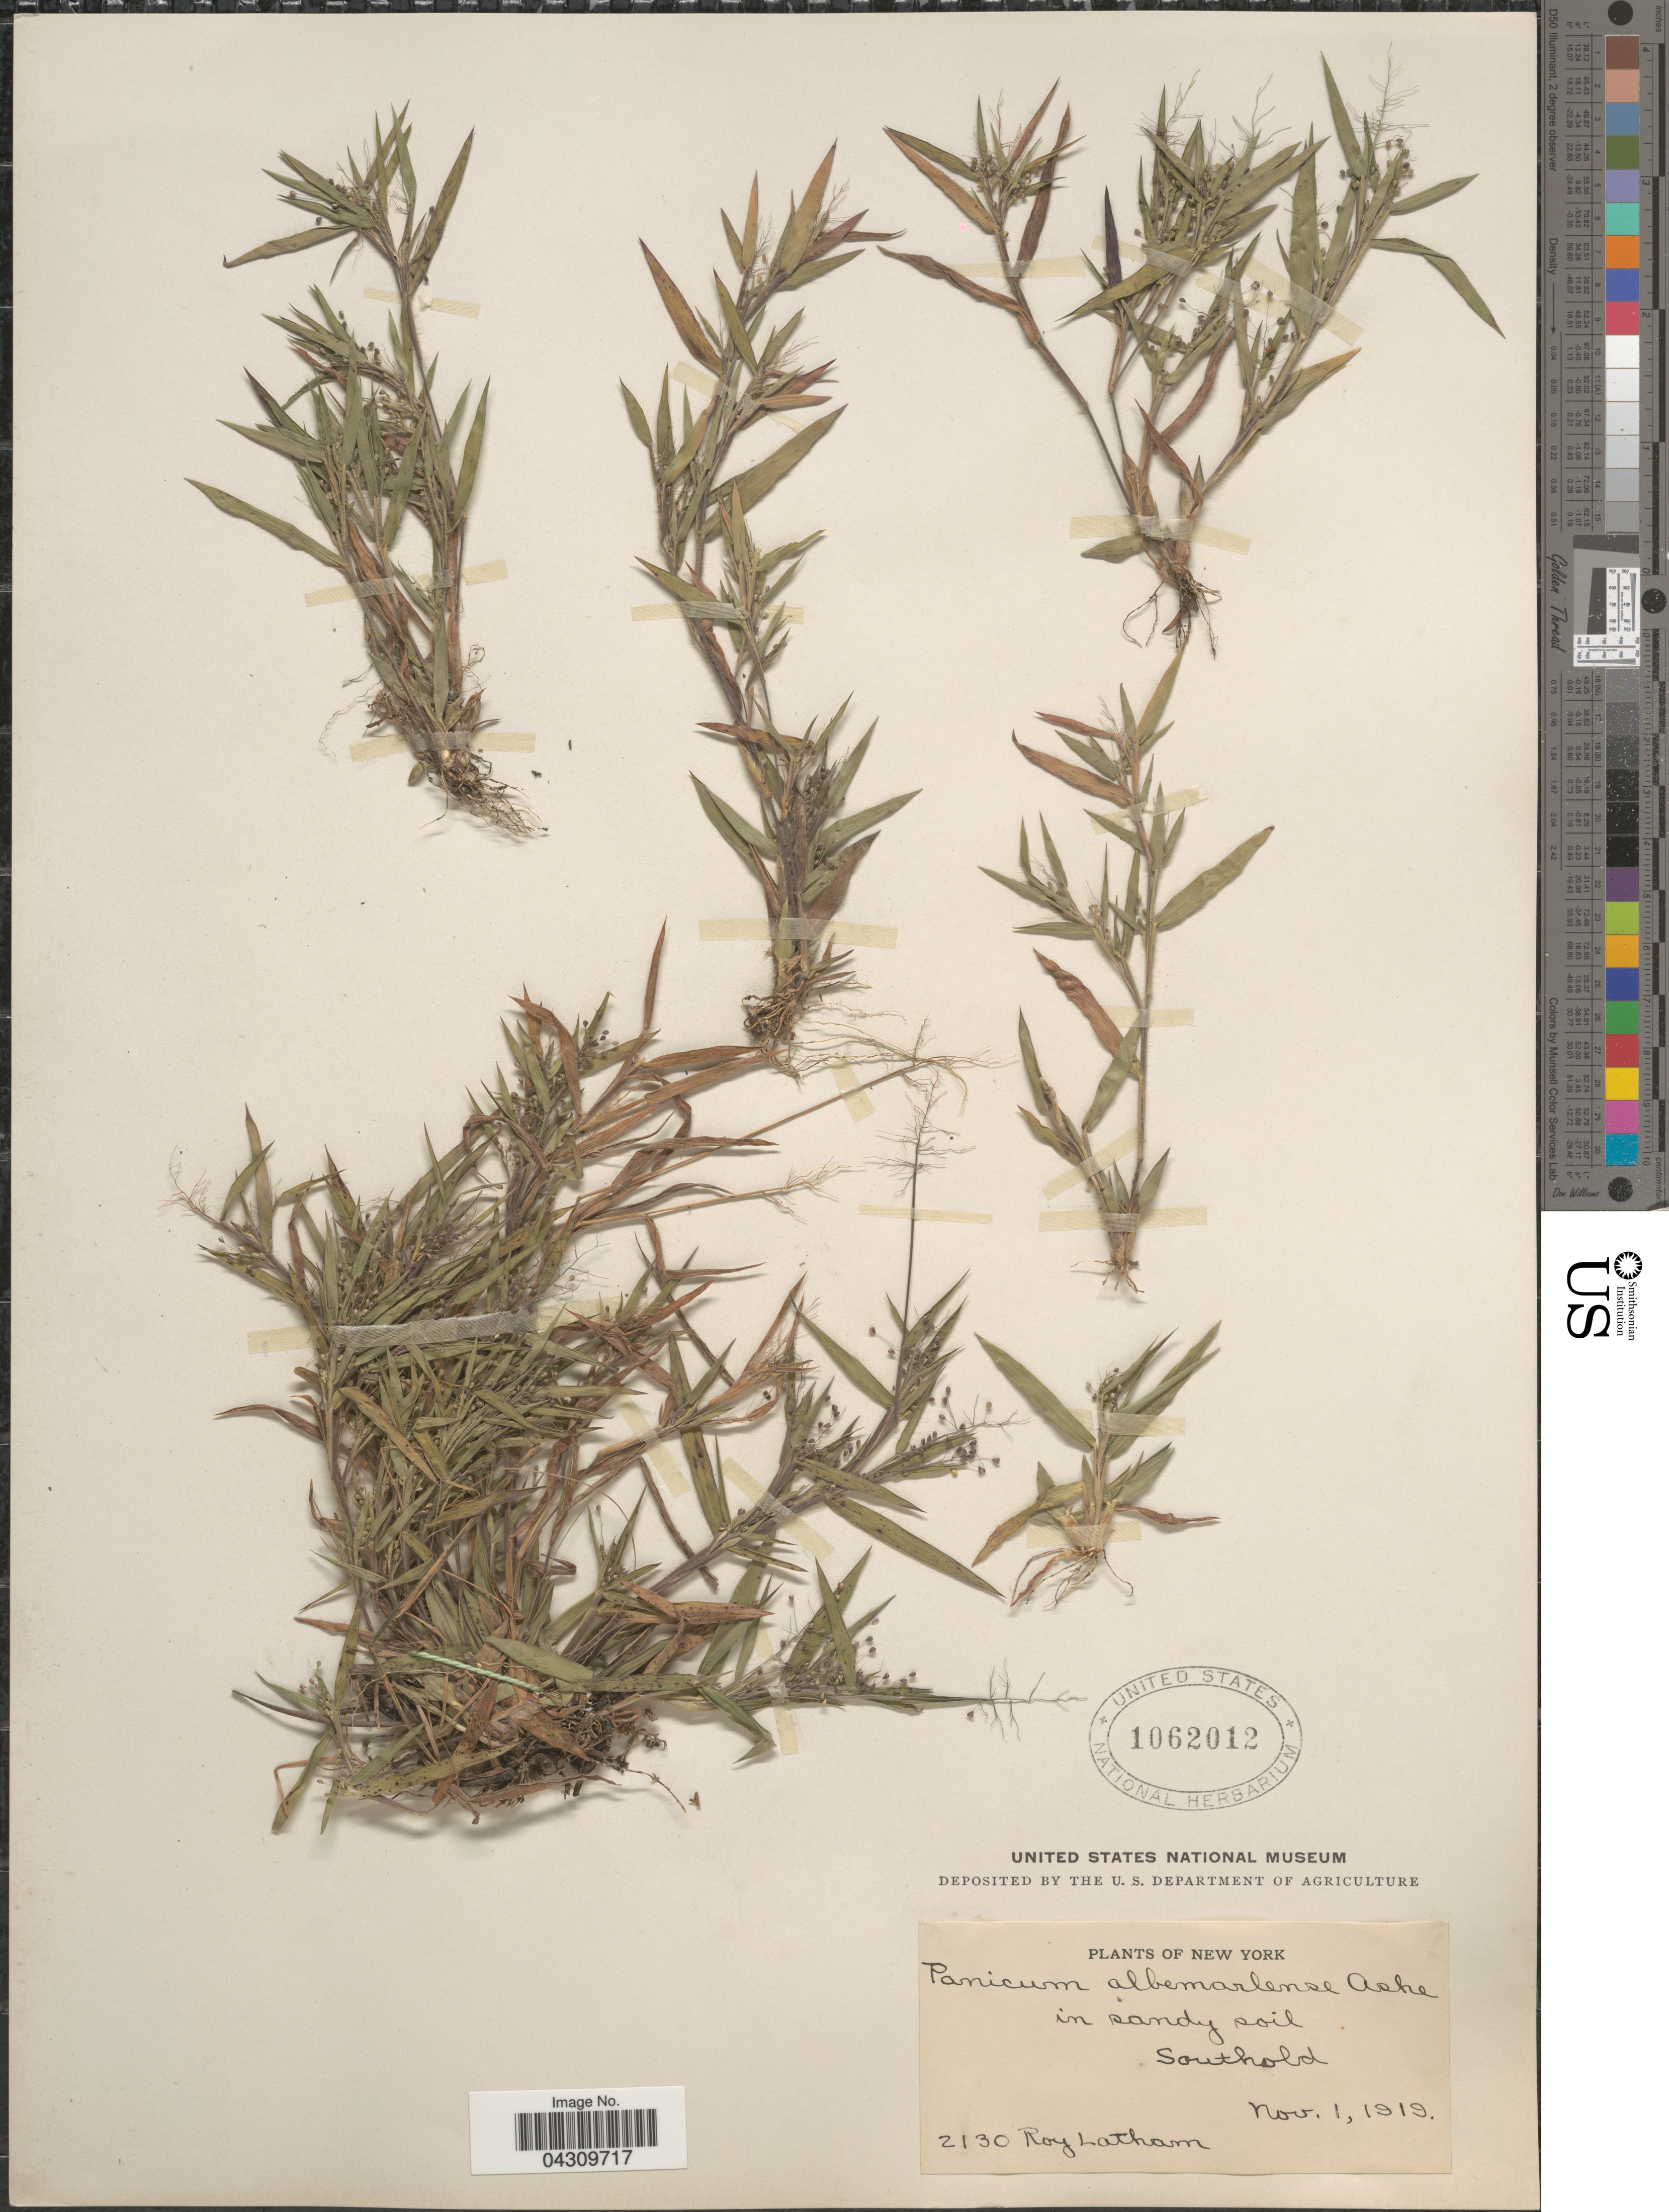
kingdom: Plantae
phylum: Tracheophyta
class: Liliopsida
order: Poales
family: Poaceae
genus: Dichanthelium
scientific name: Dichanthelium acuminatum var. acuminatum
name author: (Sw.) Gould & C.A. Clark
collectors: R. Latham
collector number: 2130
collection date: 1919-11-01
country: United States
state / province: New York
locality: In sandy soil. Southold.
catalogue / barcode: US 1062012